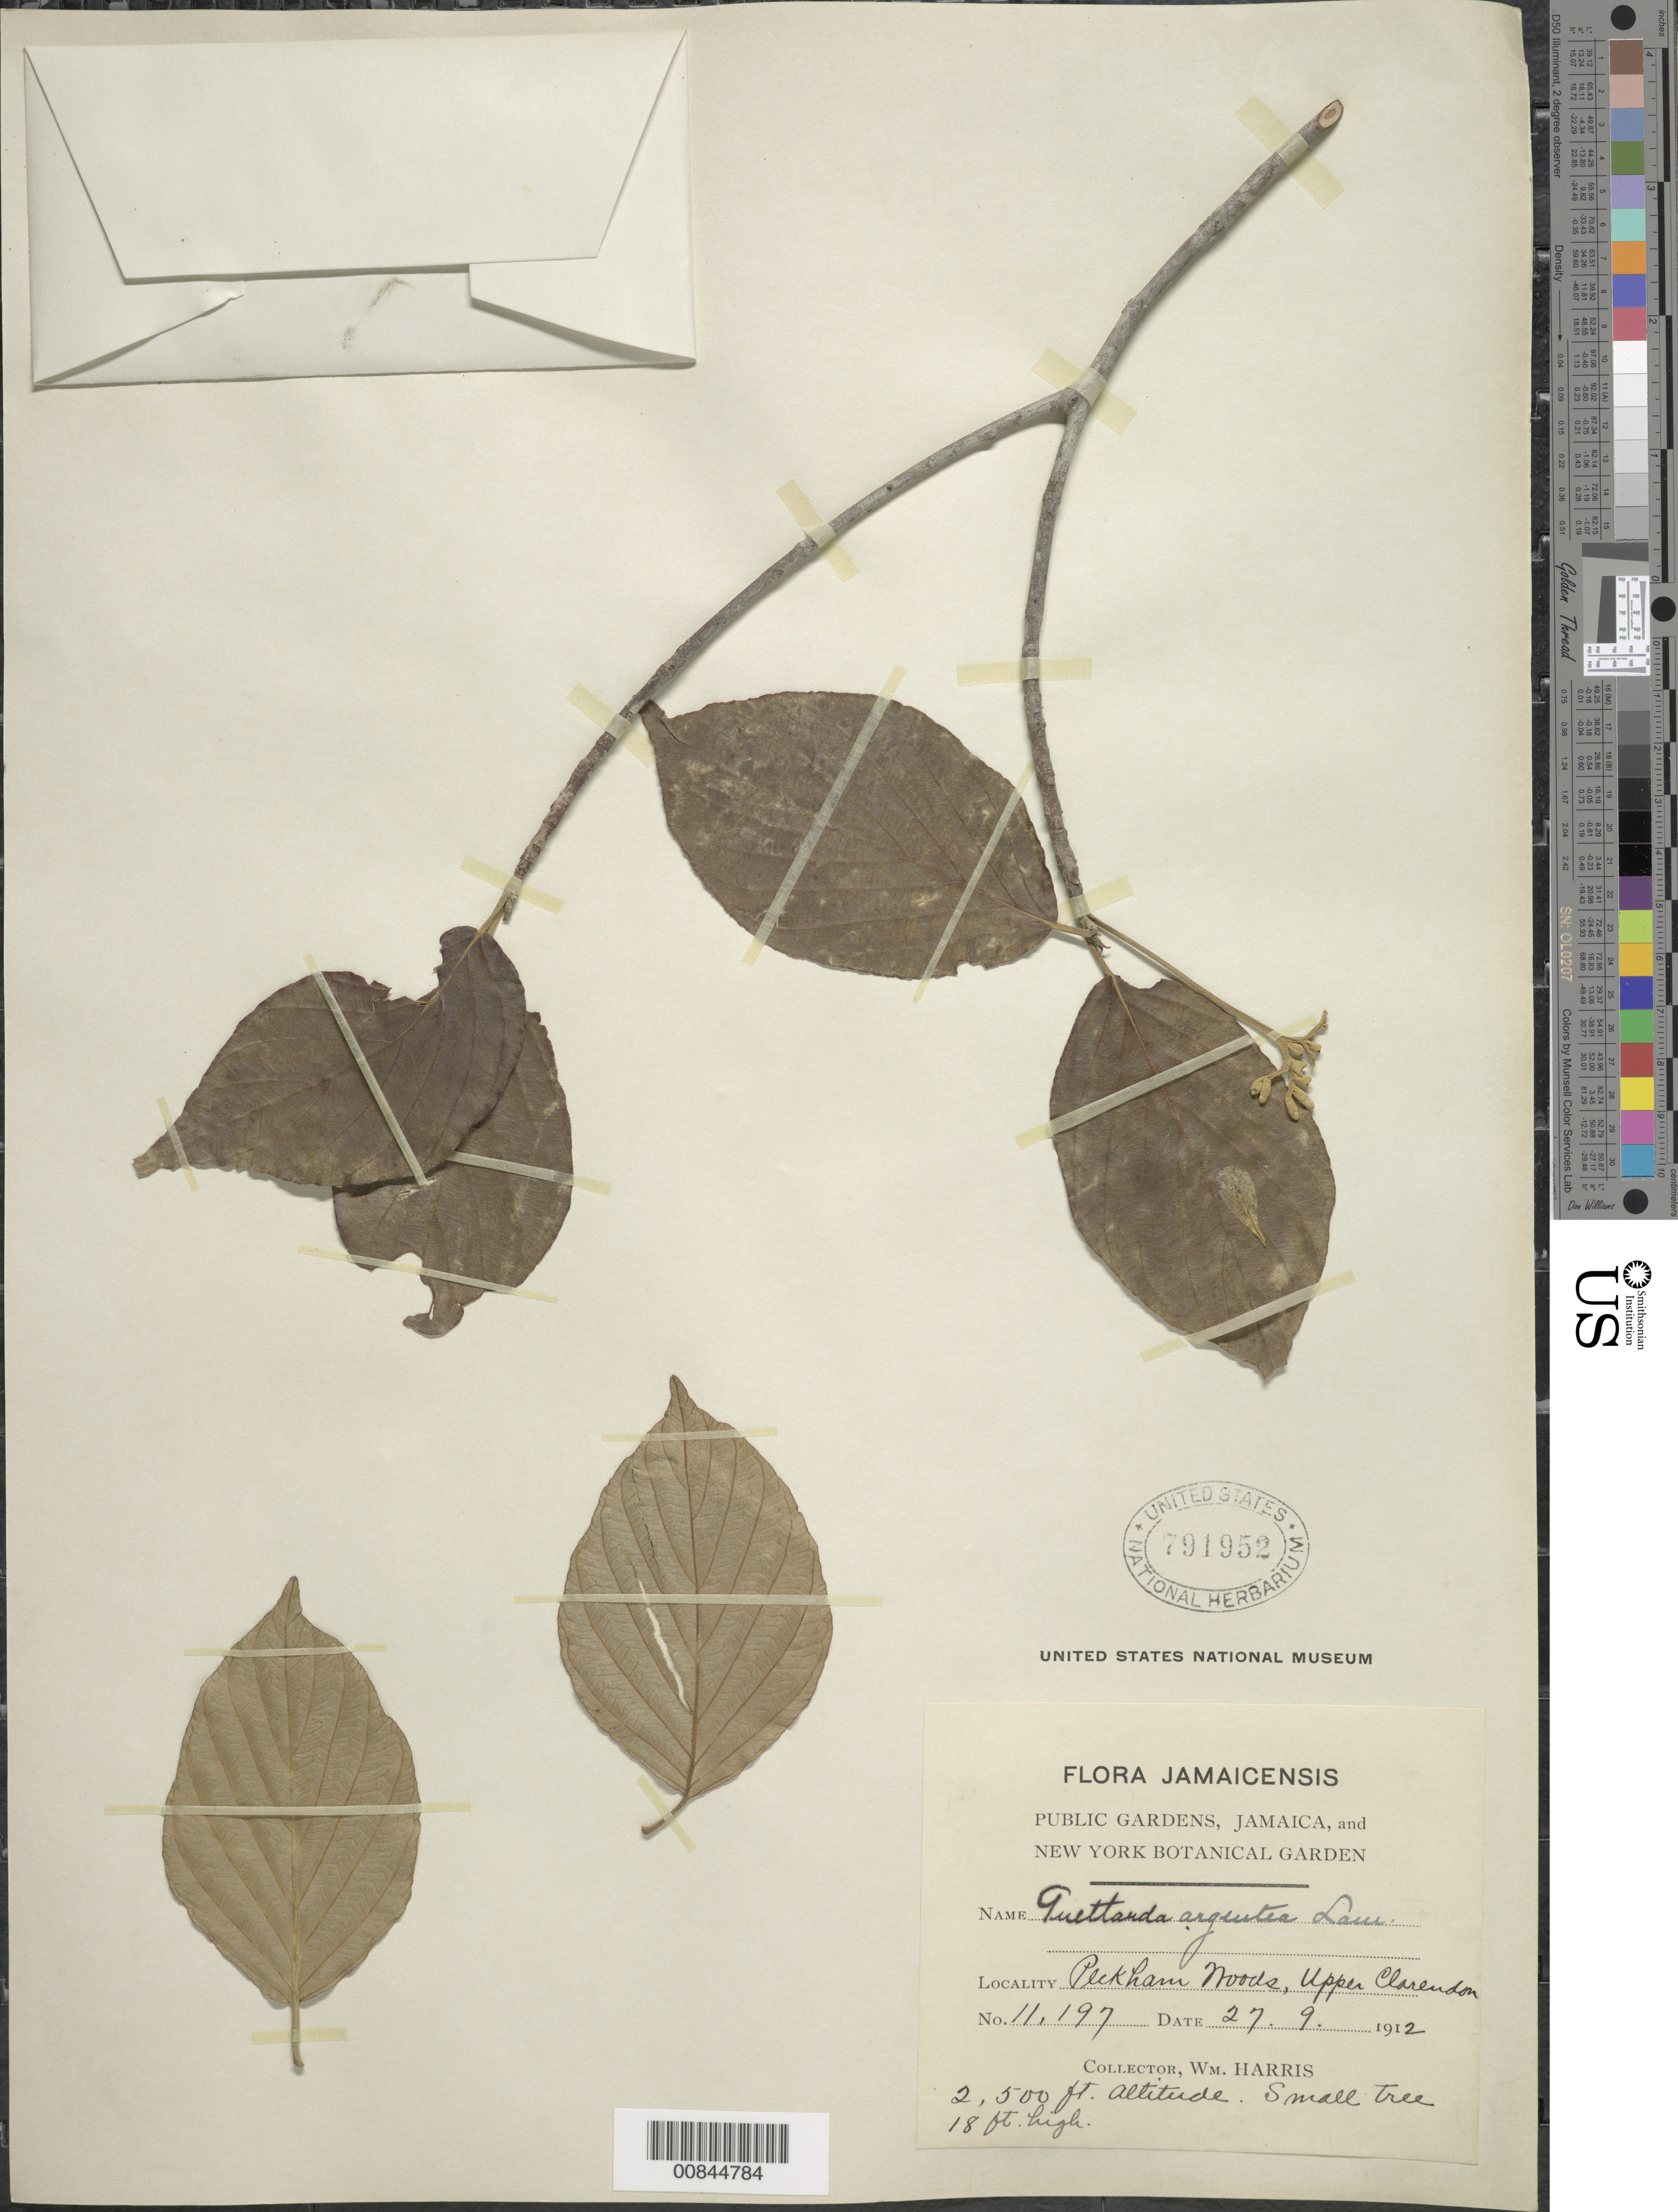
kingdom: Plantae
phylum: Tracheophyta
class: Magnoliopsida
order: Gentianales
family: Rubiaceae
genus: Guettarda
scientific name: Guettarda argentea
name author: Lam.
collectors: W. H. Harris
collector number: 11197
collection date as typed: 27 Sep 1912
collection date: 1912-09-27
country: Jamaica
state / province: Clarendon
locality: Peckham Woods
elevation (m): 762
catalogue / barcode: US 791952